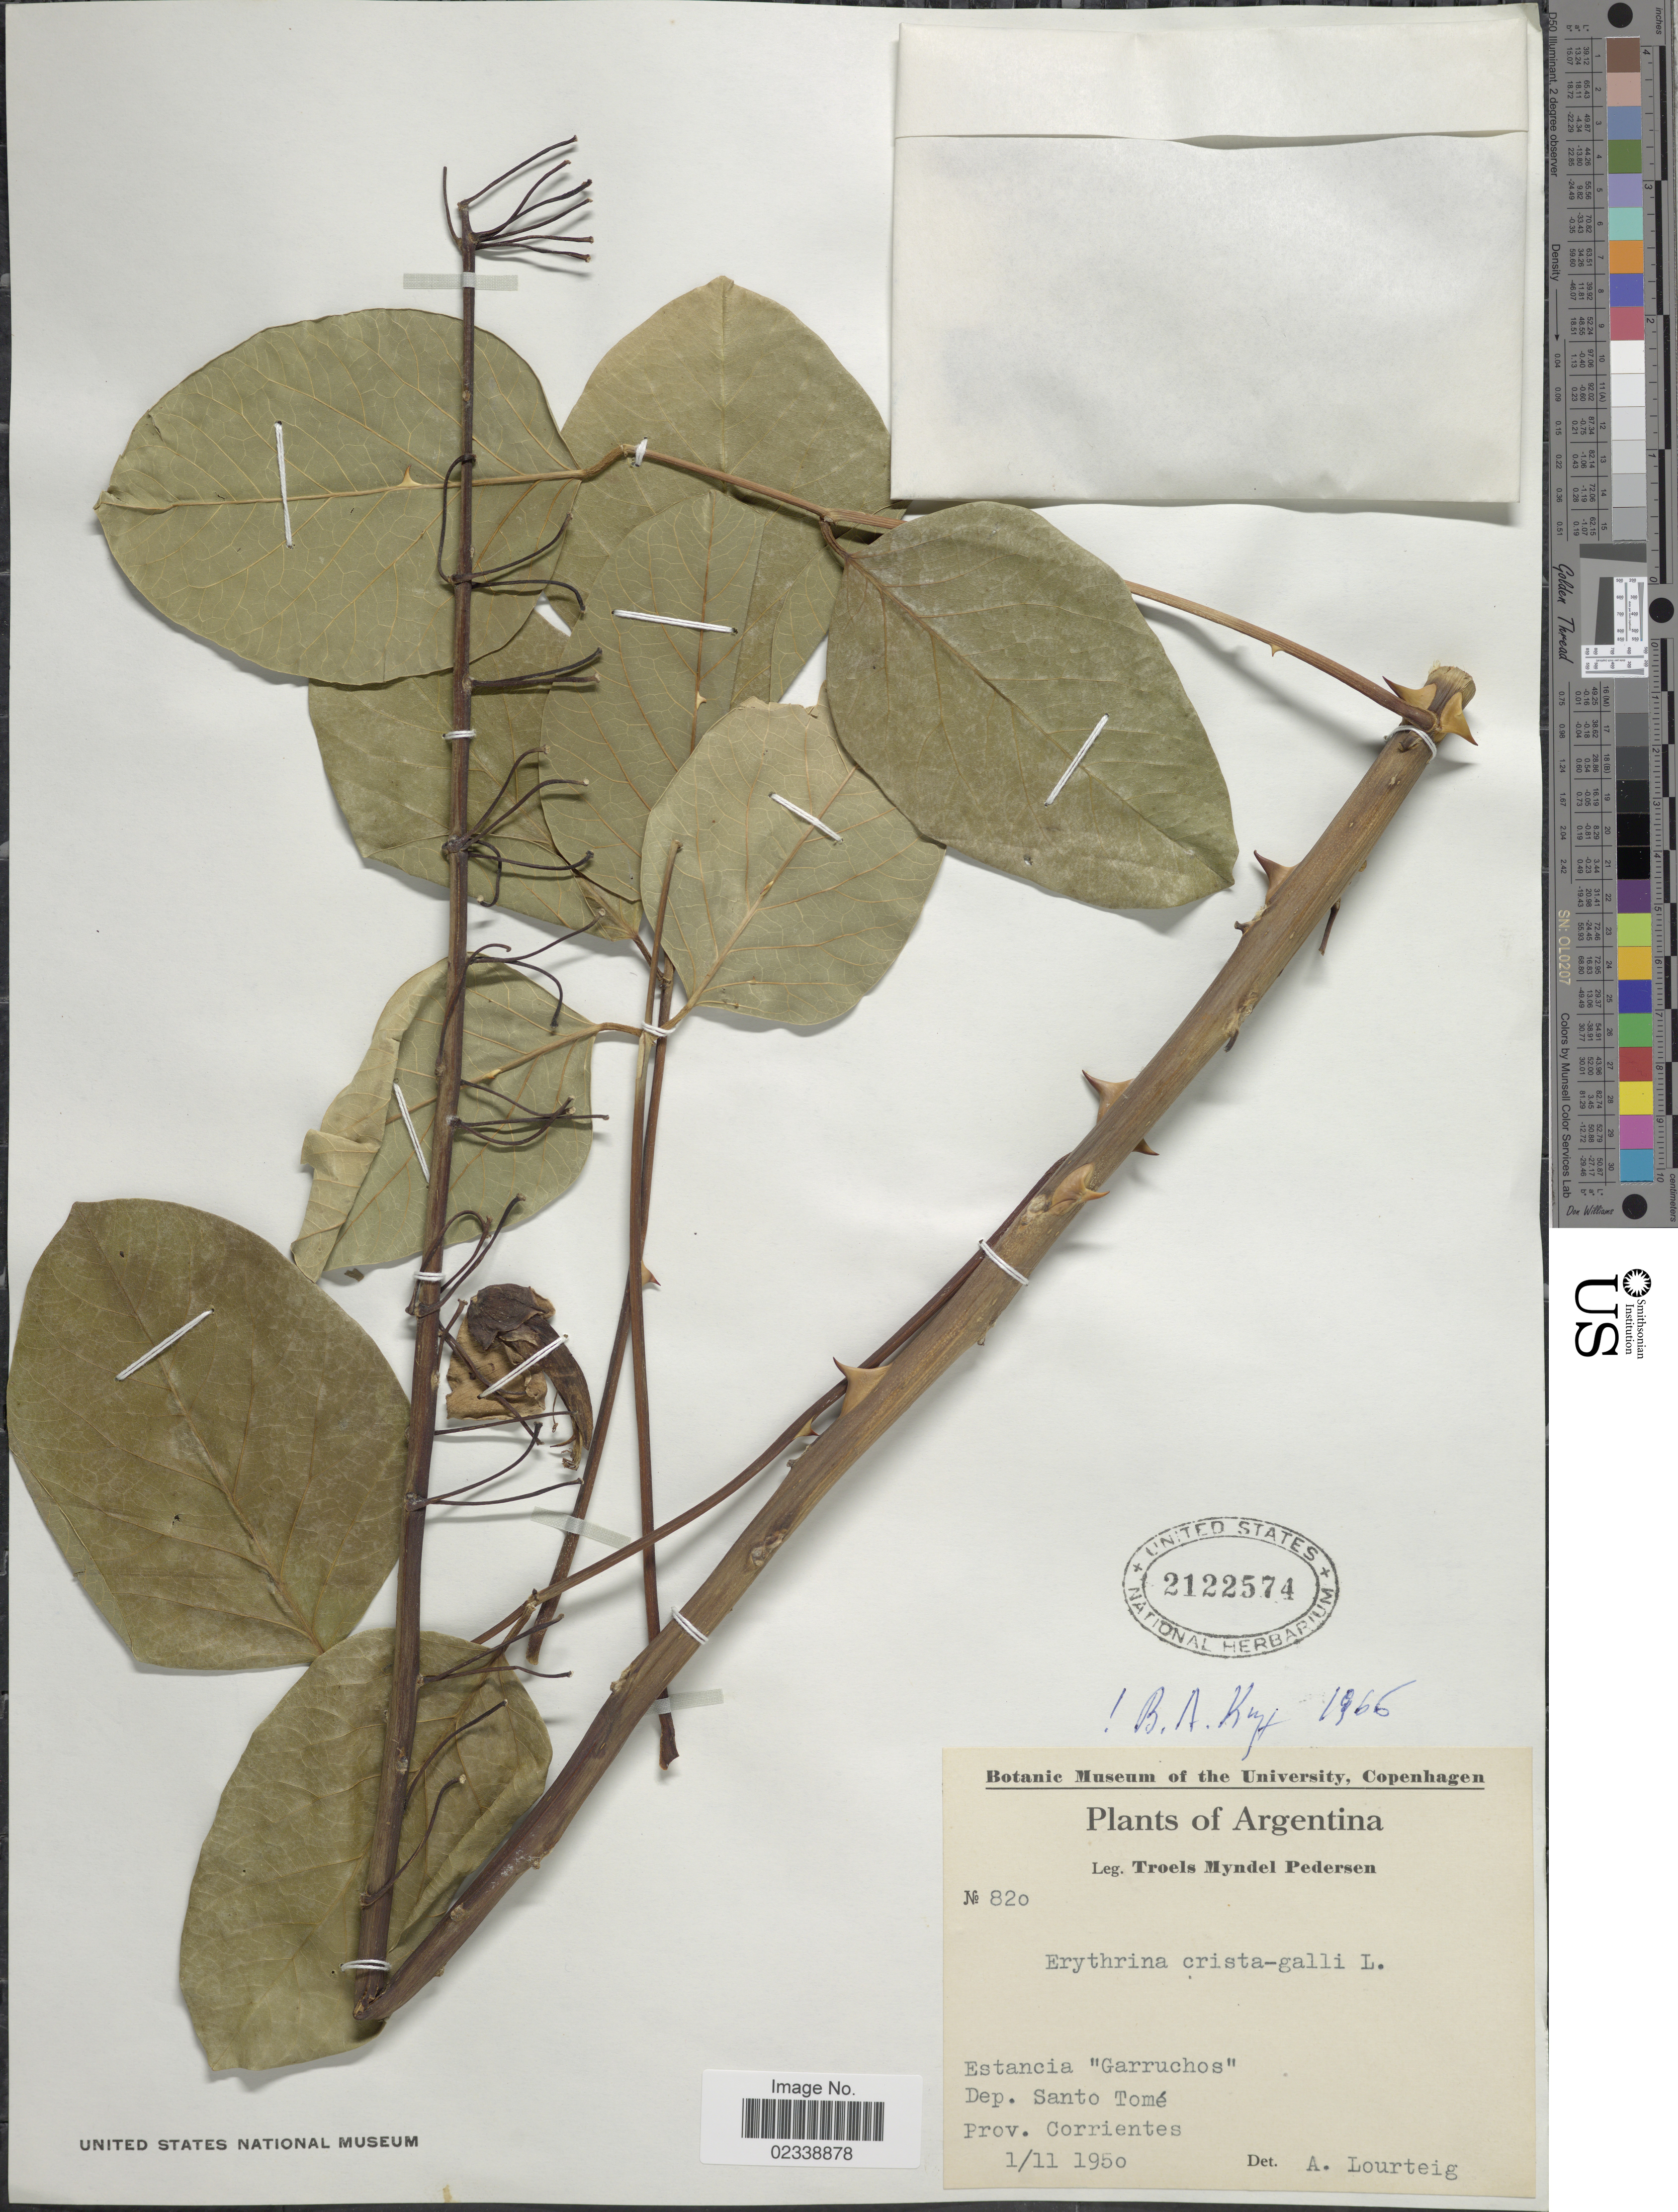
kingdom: Plantae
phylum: Tracheophyta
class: Magnoliopsida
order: Fabales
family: Fabaceae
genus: Erythrina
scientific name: Erythrina crista-galli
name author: L.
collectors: T. Pederson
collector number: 820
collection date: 1950-11-01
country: Argentina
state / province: Corrientes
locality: Estancia "Garruchos", Dep. Santo Tome.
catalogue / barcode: US 2122574